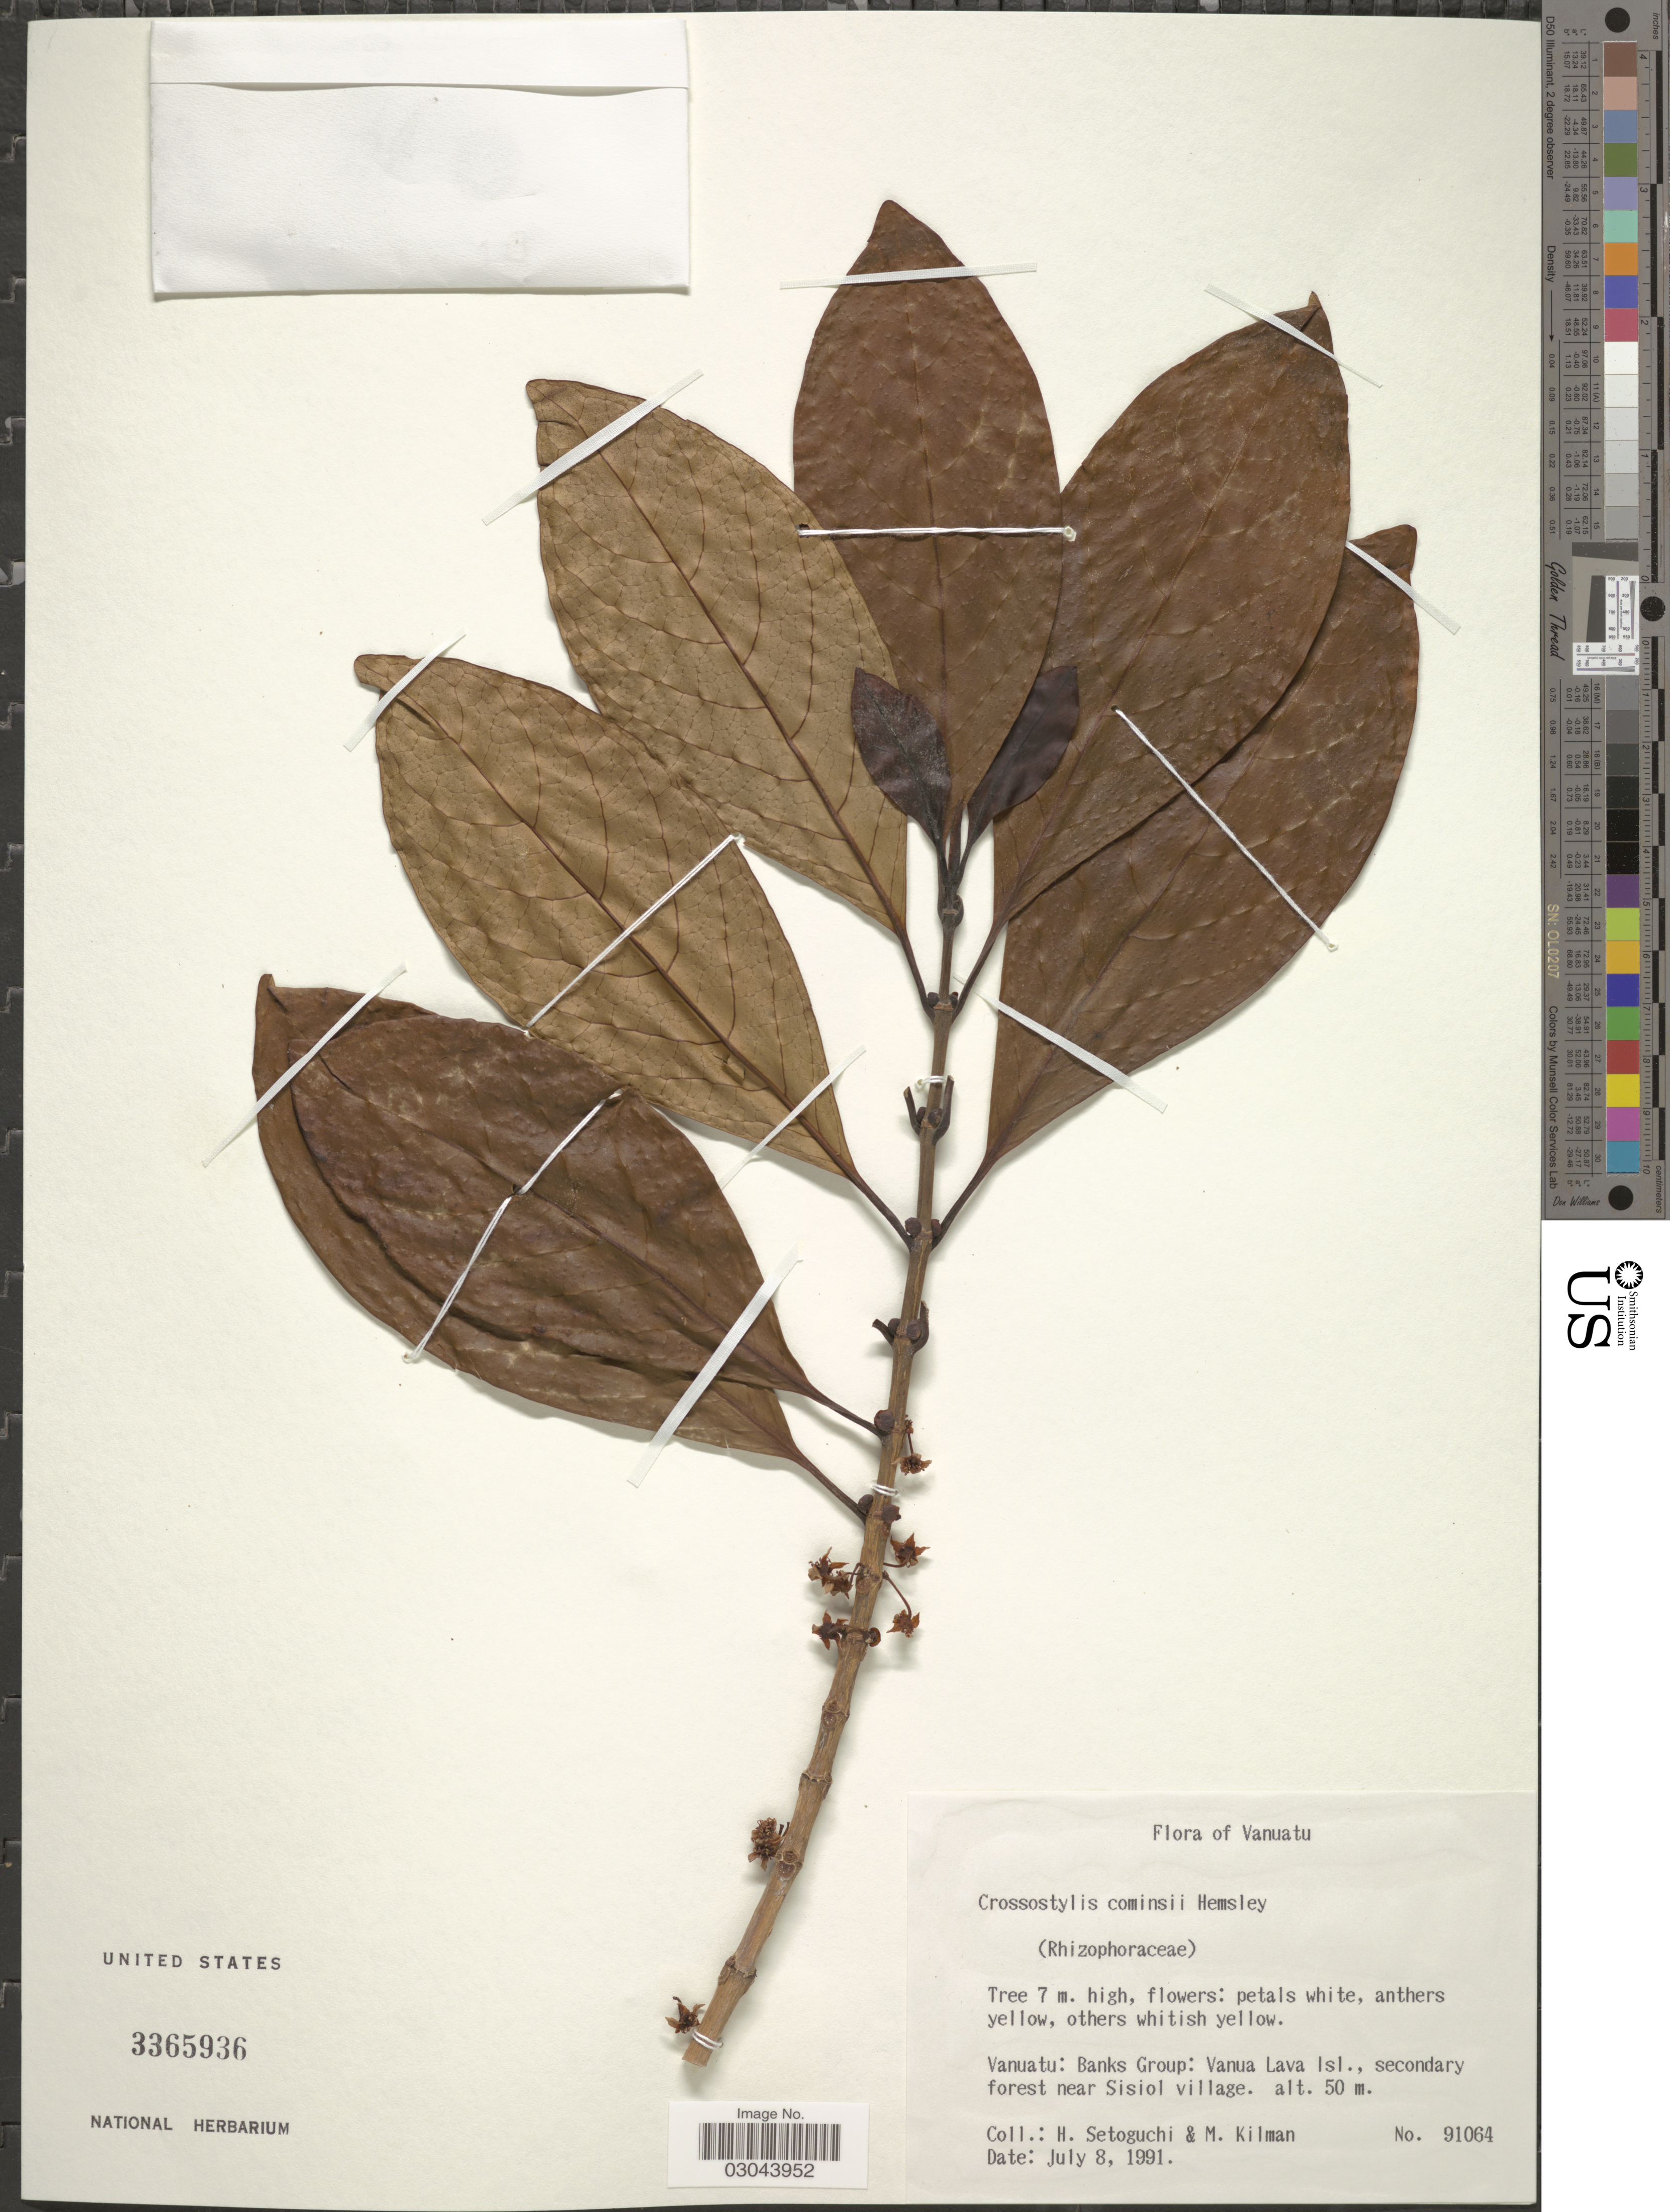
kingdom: Plantae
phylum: Tracheophyta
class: Magnoliopsida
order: Malpighiales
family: Rhizophoraceae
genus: Crossostylis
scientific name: Crossostylis cominsii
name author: Hemsl.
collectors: H. Setoguchi & M. Kilman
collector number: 91064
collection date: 1991-07-08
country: Vanuatu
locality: Banks Group: Vanua Lava Isl., secondary forest near Sisiol village.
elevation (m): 50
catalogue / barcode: US 3365936